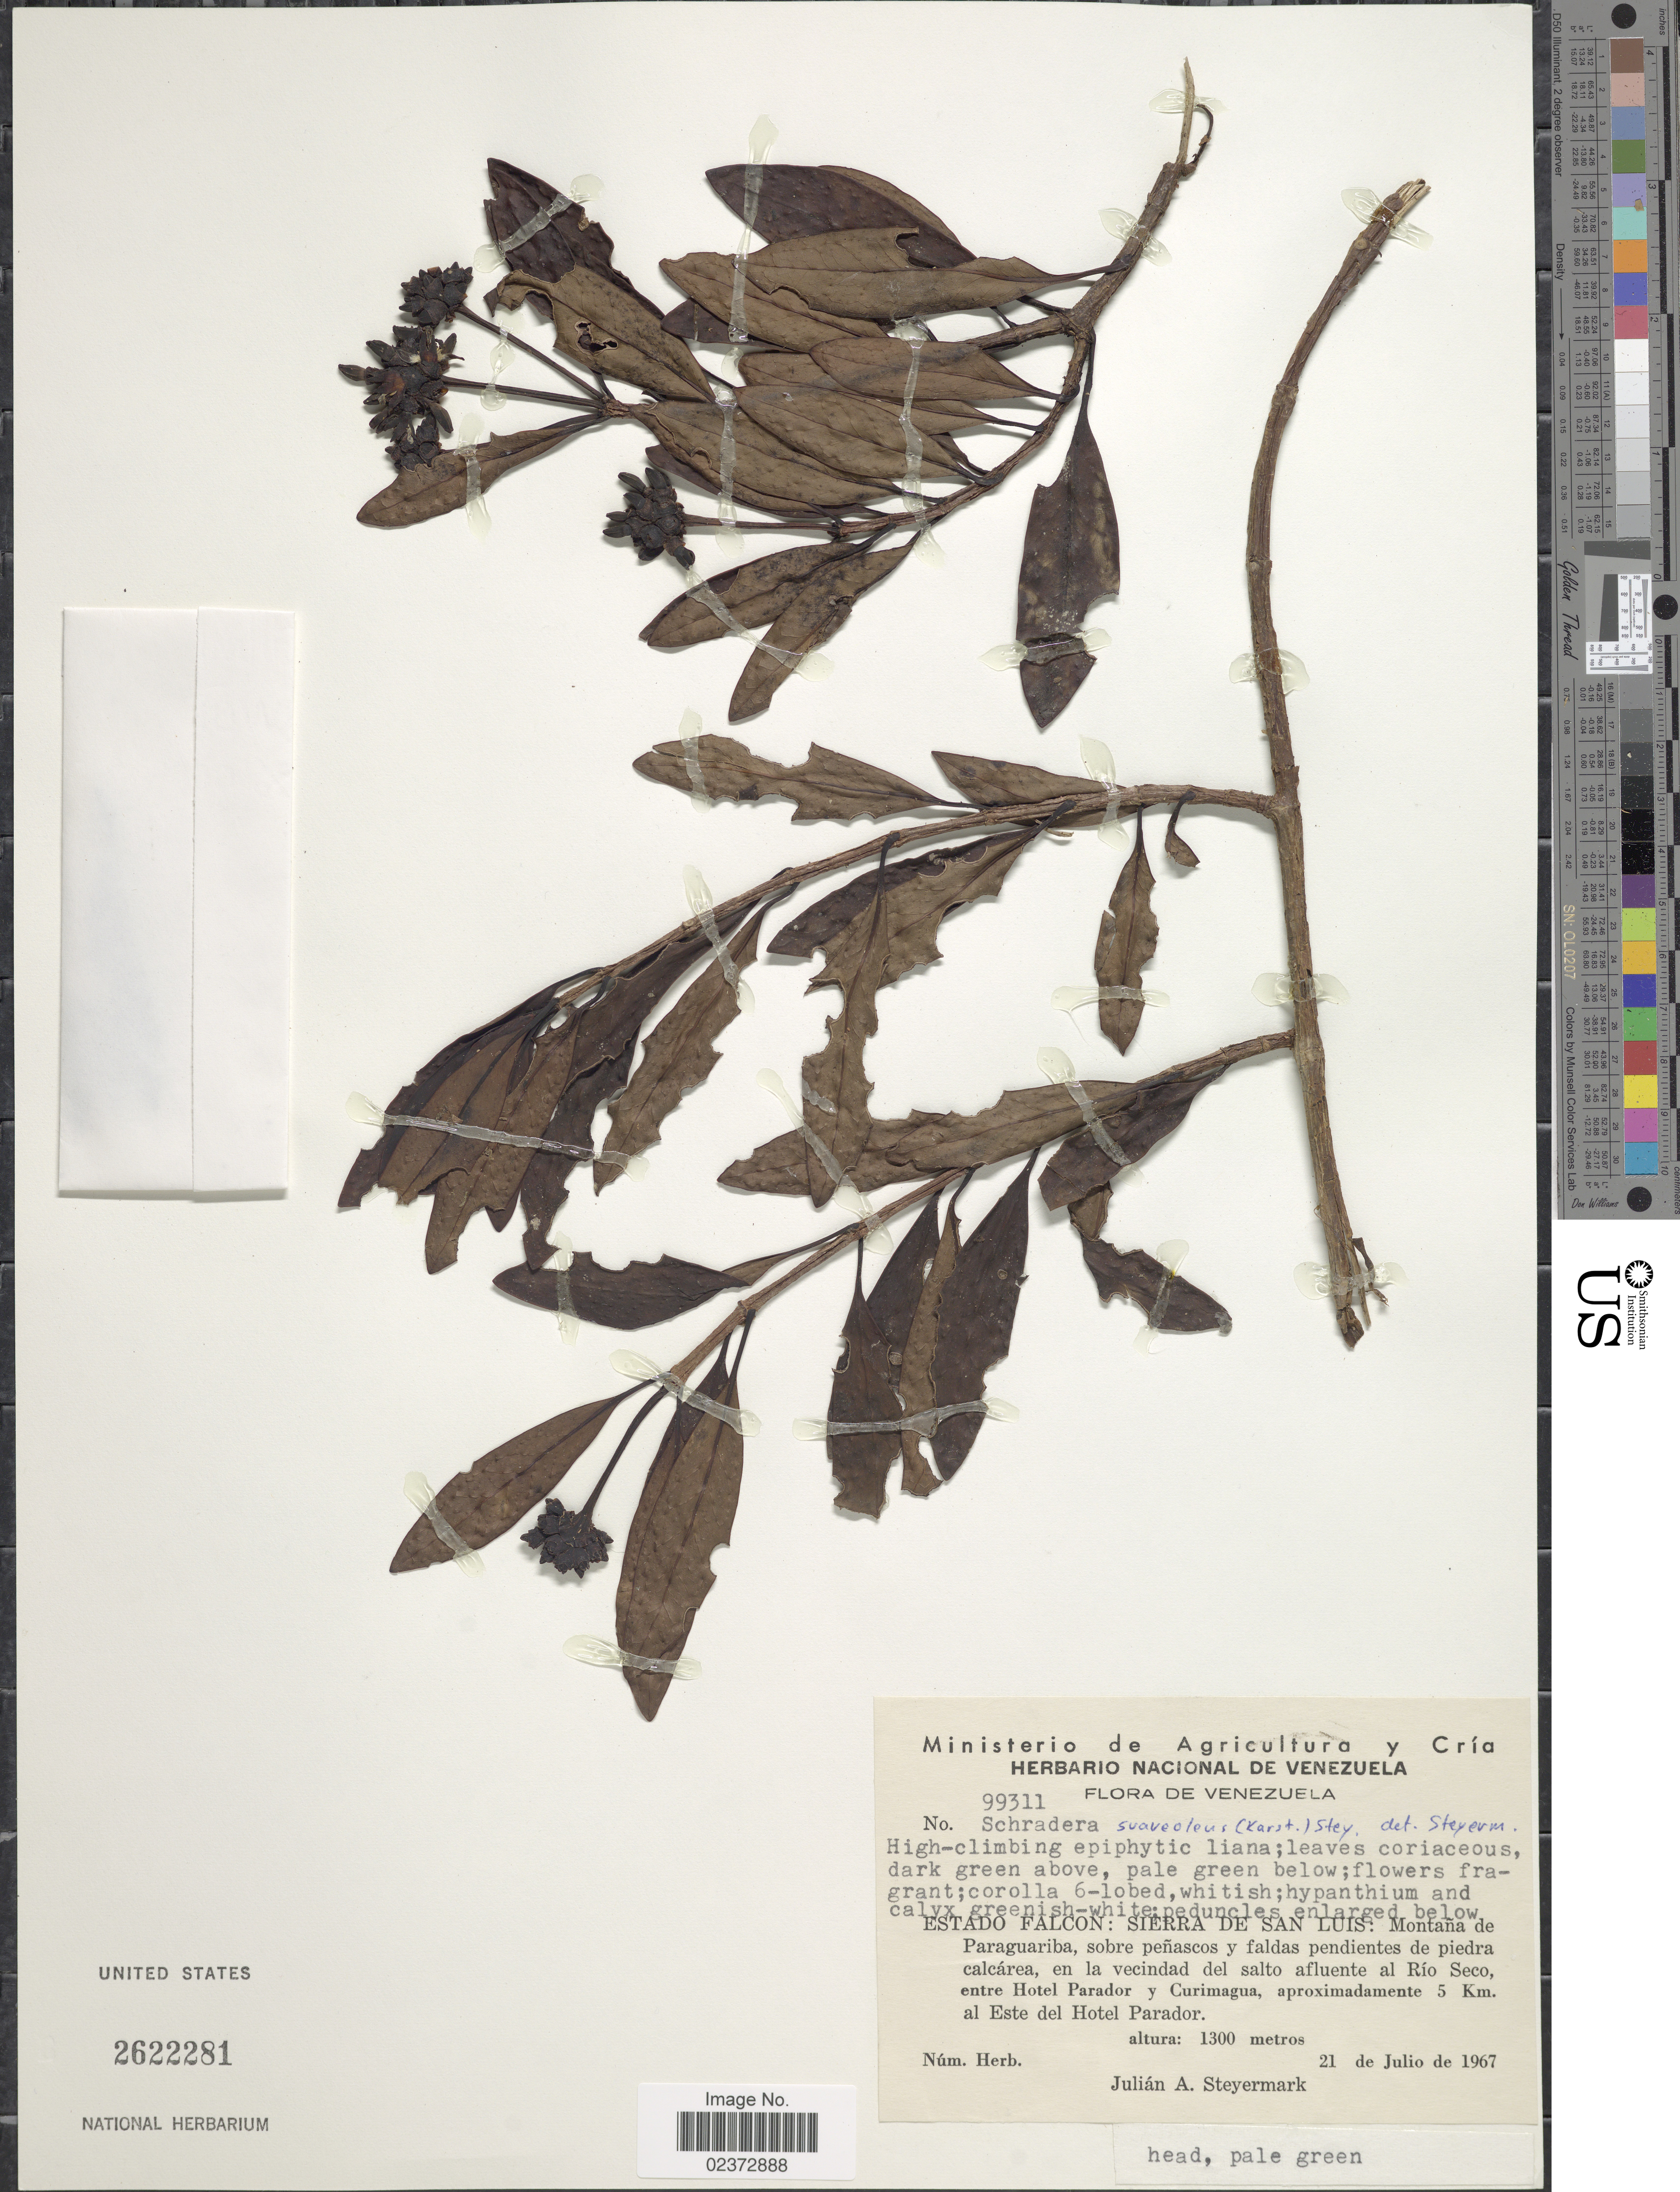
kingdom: Plantae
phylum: Tracheophyta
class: Magnoliopsida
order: Gentianales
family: Rubiaceae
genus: Schradera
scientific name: Schradera suaveolens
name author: (H. Karst.) Steyerm.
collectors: J. Steyermark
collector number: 99311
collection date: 1967-07-21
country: Venezuela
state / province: Falcón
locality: Sierra De San Luis: Montana de Paraguariba, en la vecindad del salto afluente al Río Seco, entre Hotel Parador y Curimagua, aproximadamente 5 Km al Este del Hotel Parador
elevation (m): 1300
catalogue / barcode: US 2622281